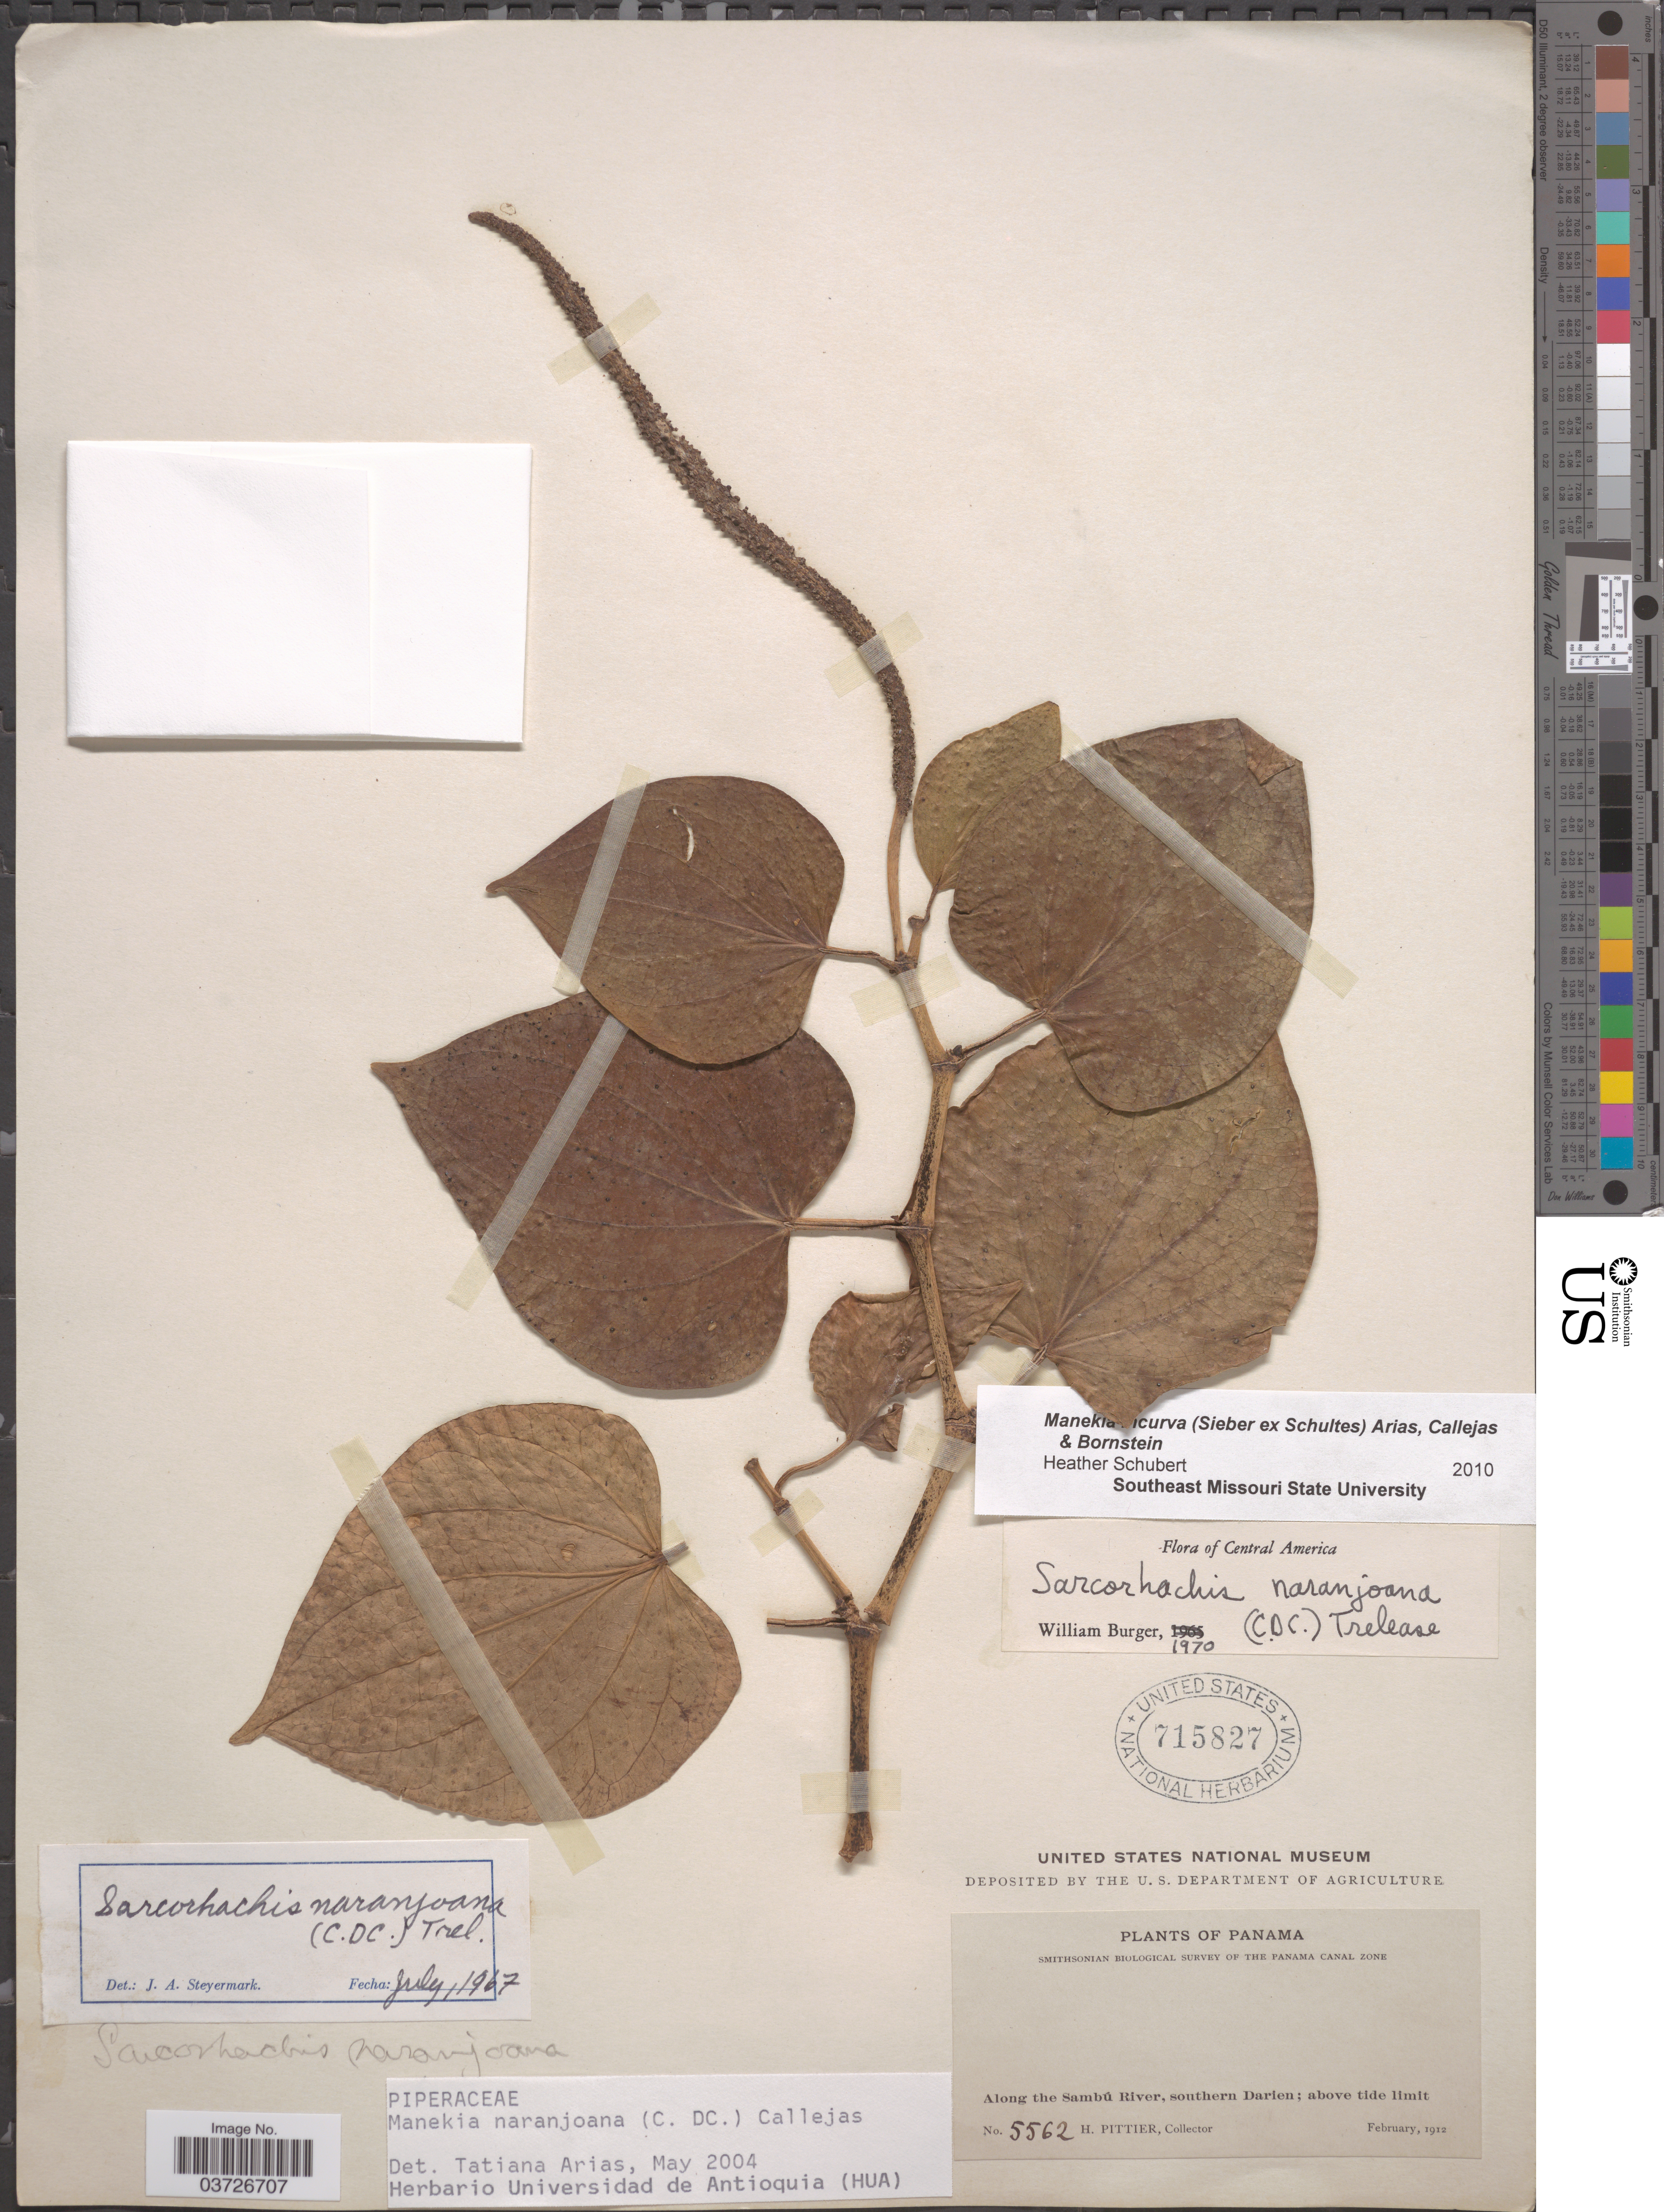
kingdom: Plantae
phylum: Tracheophyta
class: Magnoliopsida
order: Piperales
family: Piperaceae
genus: Manekia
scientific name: Manekia incurva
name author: (Sieber ex Schult.) T. Arias et al.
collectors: H. F. Pittier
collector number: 5562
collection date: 1912-02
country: Panama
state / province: Darien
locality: Along the Sambú River, southern Darien.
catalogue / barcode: US 715827